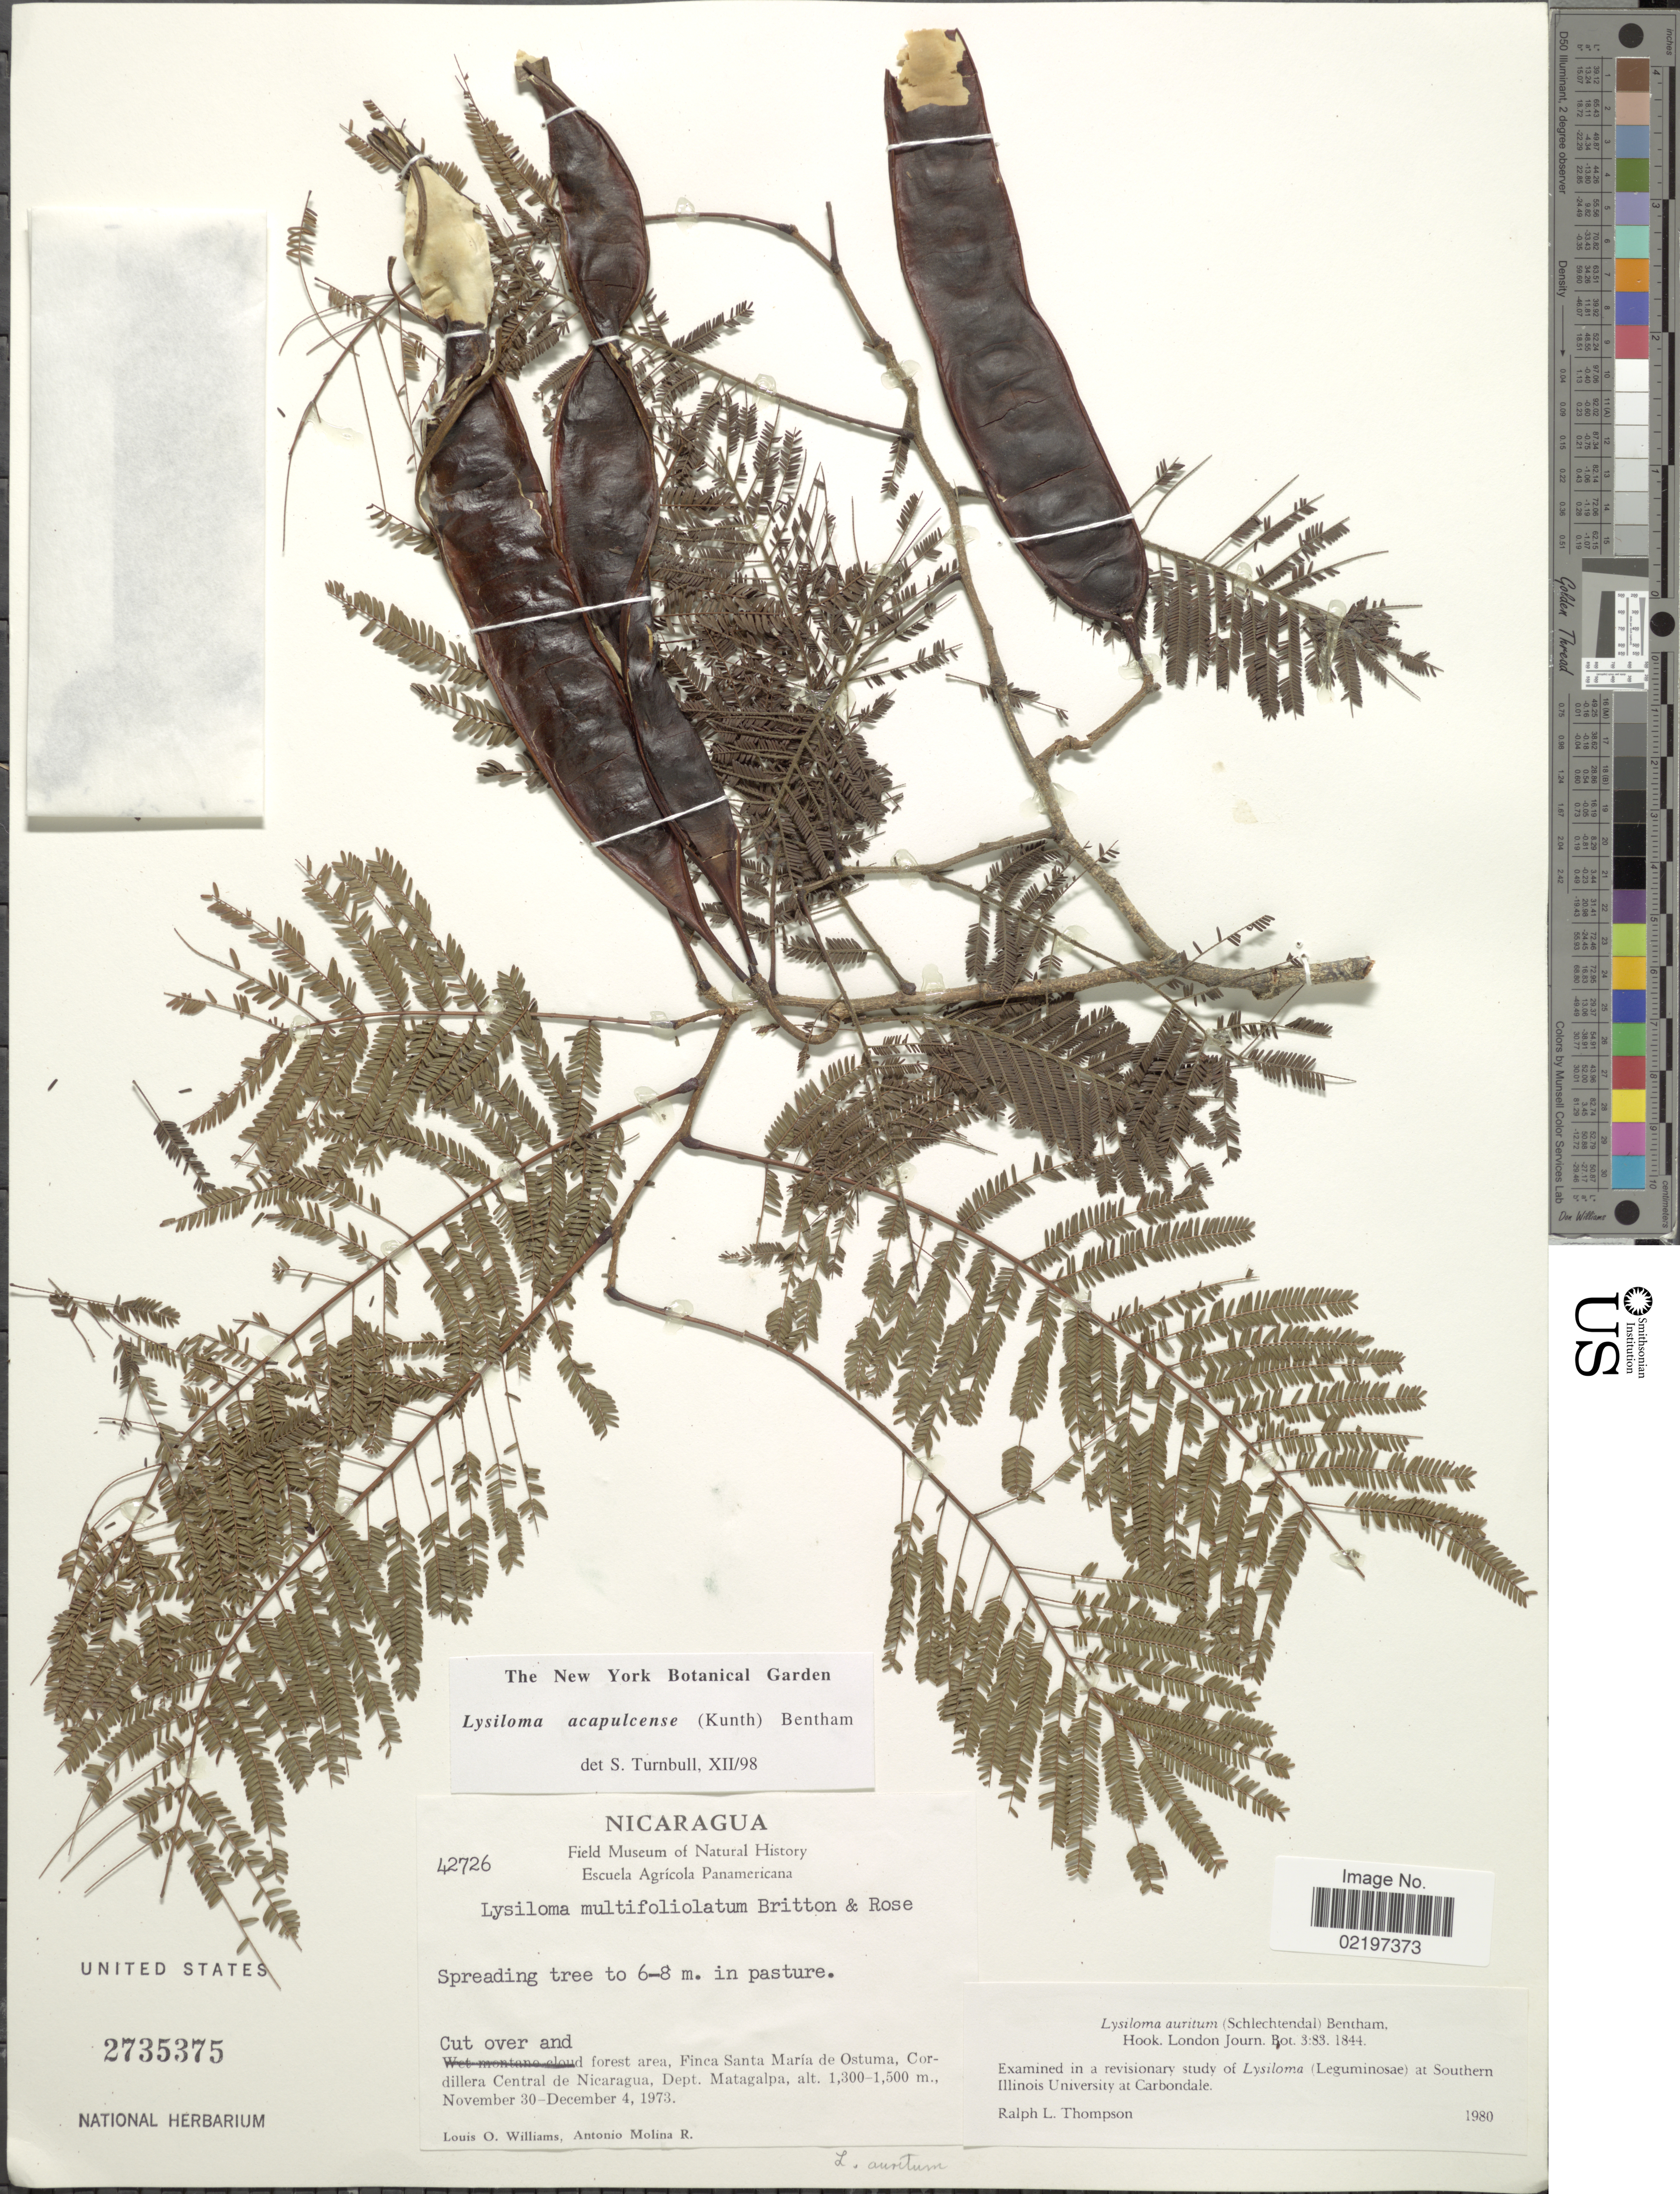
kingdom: Plantae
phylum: Tracheophyta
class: Magnoliopsida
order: Fabales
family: Fabaceae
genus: Lysiloma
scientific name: Lysiloma acapulcense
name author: (Kunth) Benth.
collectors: L. O. Williams & A. Molina R.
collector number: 42726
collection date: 1973-11-30/1973-12-04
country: Nicaragua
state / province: Matagalpa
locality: Finca Santa Maria de Ostuma, Cordillera Central de Nicaragua, Dept. Matagalpa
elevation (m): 1300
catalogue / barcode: US 2735375